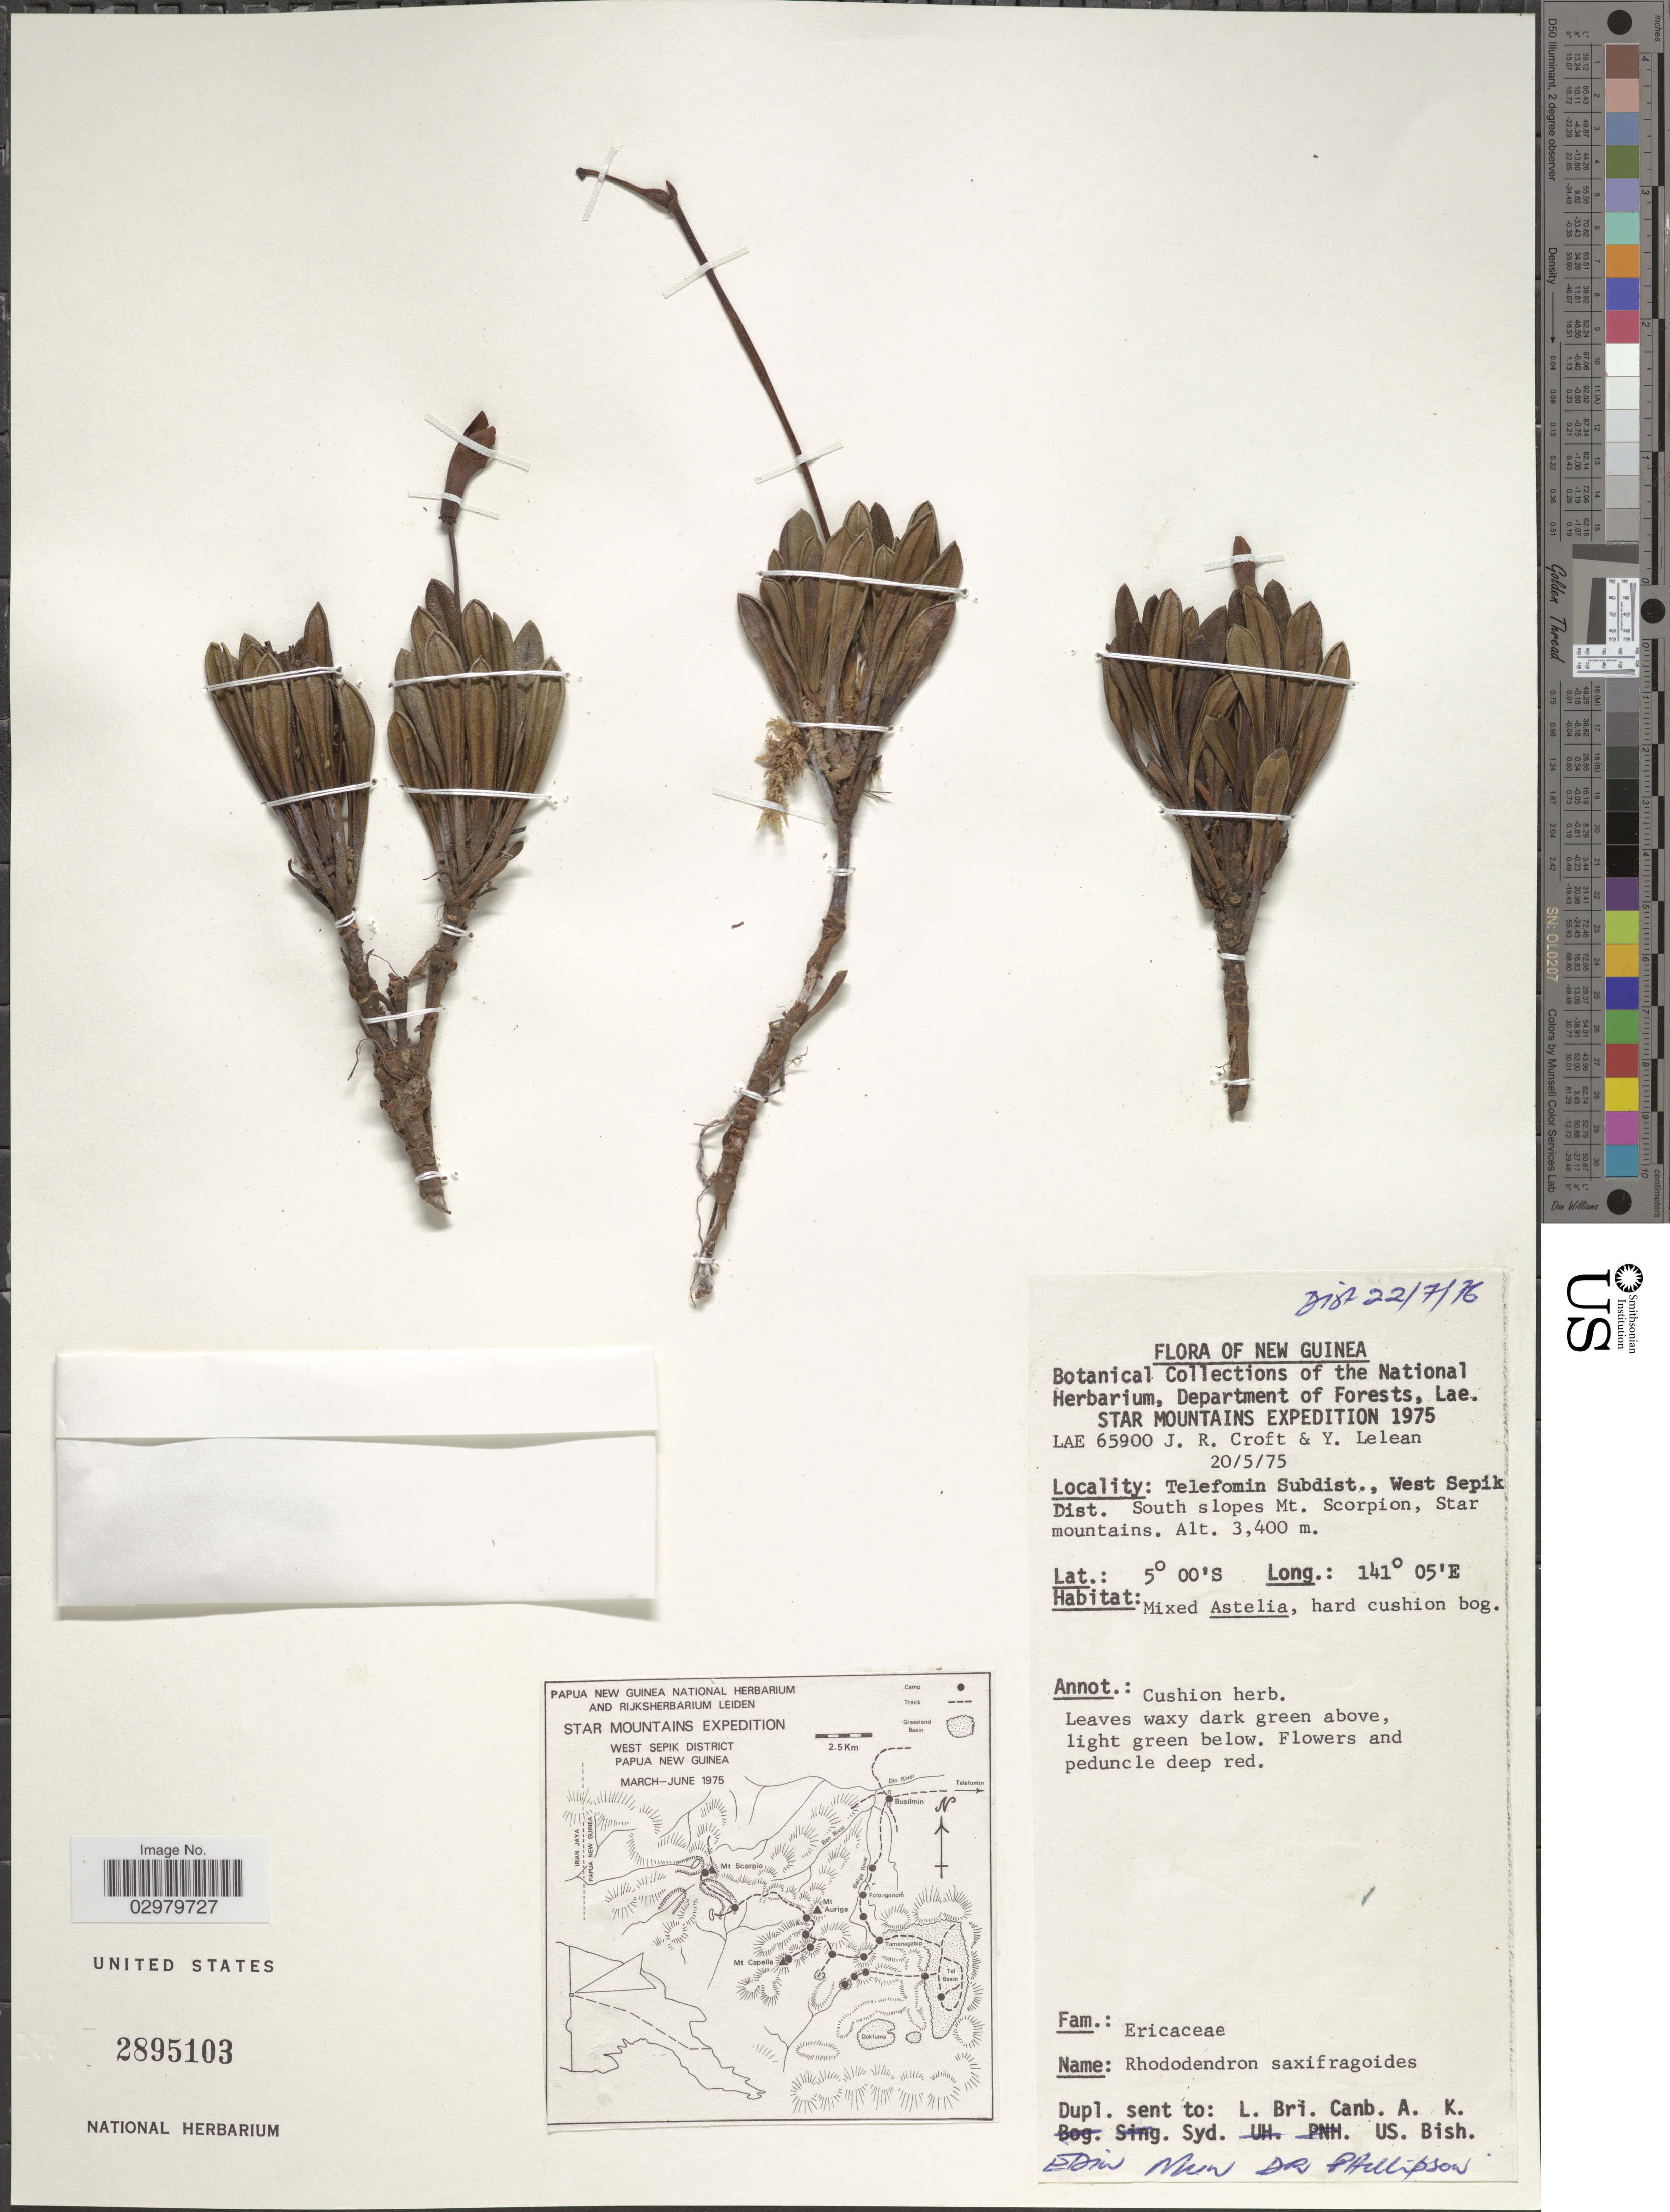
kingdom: Plantae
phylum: Tracheophyta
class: Magnoliopsida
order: Ericales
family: Ericaceae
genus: Rhododendron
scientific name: Rhododendron saxifragoides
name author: J.J. Sm.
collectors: J. R. Croft & Y. Lelean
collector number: LAE 65900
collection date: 1975-05-20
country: Papua New Guinea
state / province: Sandaun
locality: New Guinea. Telefomin Subdist., West Sepik Dist. South slopes Mt. Scorpion, Star mountains.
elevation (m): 3400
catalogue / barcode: US 2895103